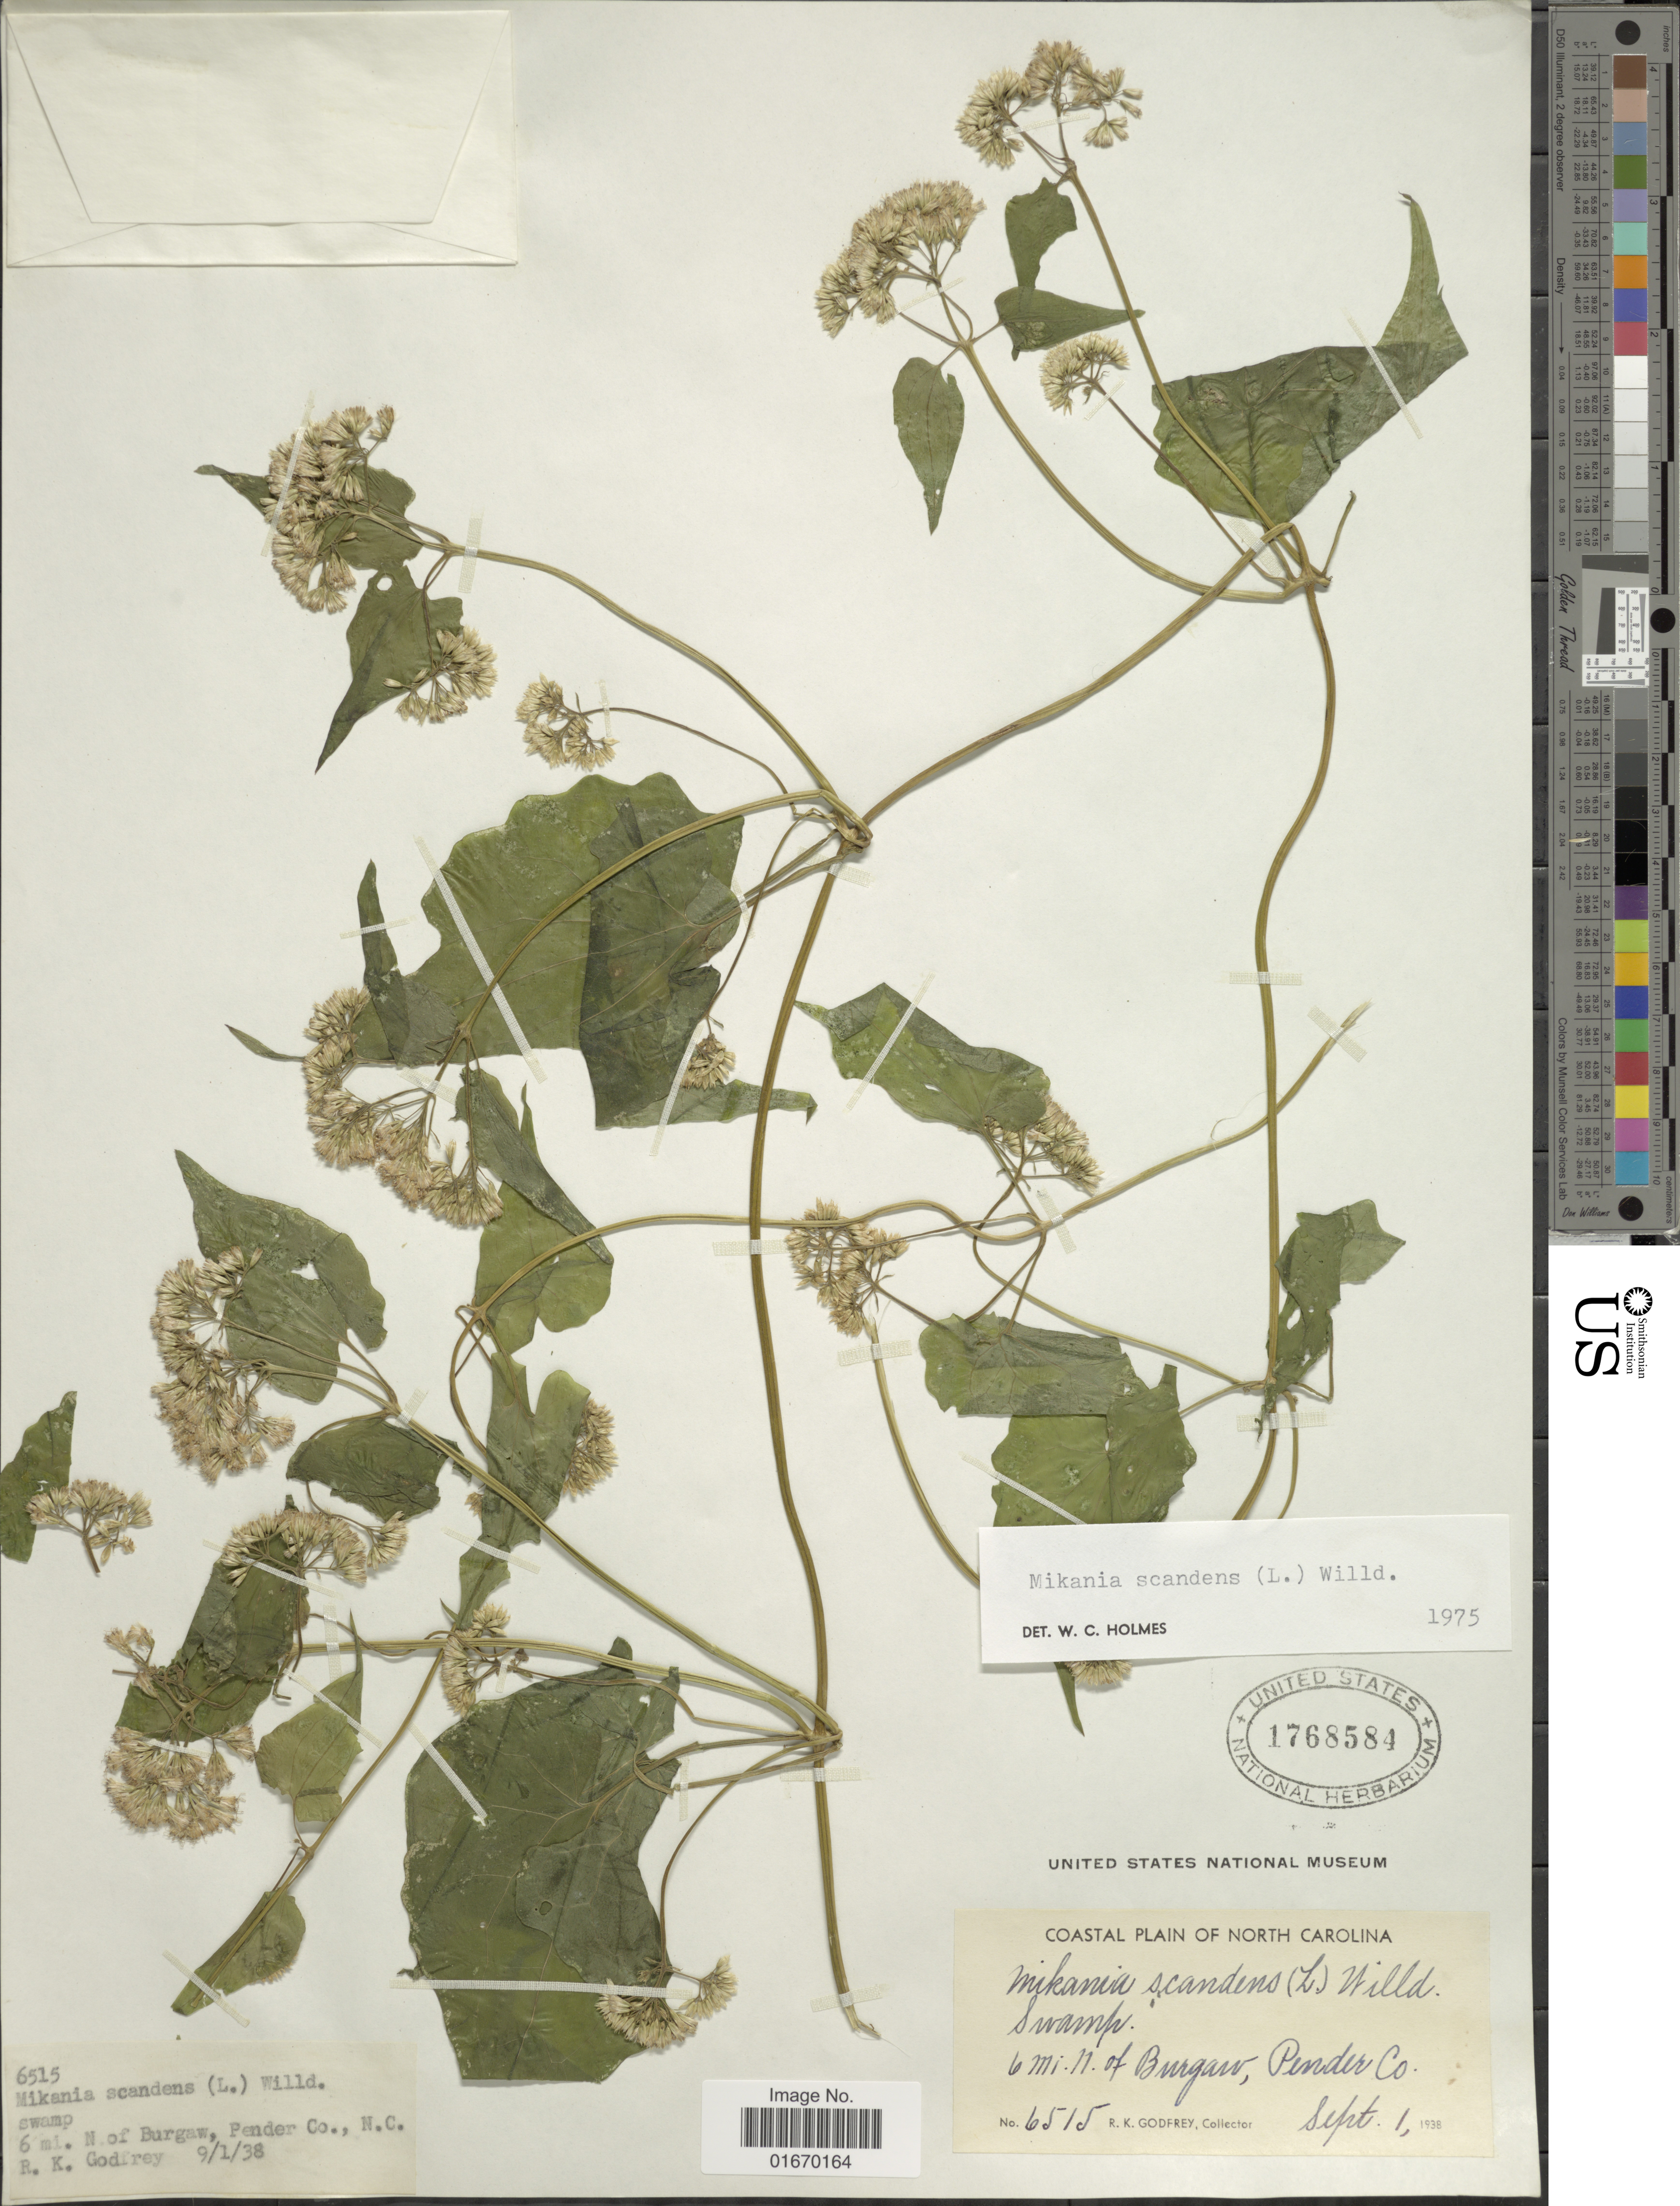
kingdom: Plantae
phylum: Tracheophyta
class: Magnoliopsida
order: Asterales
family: Asteraceae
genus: Mikania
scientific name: Mikania scandens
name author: (L.) Willd.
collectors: R. K. Godfrey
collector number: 6515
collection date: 1938-09-01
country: United States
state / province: North Carolina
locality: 6 mi. N. of Burgaw, Pender Co.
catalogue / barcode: US 1768584